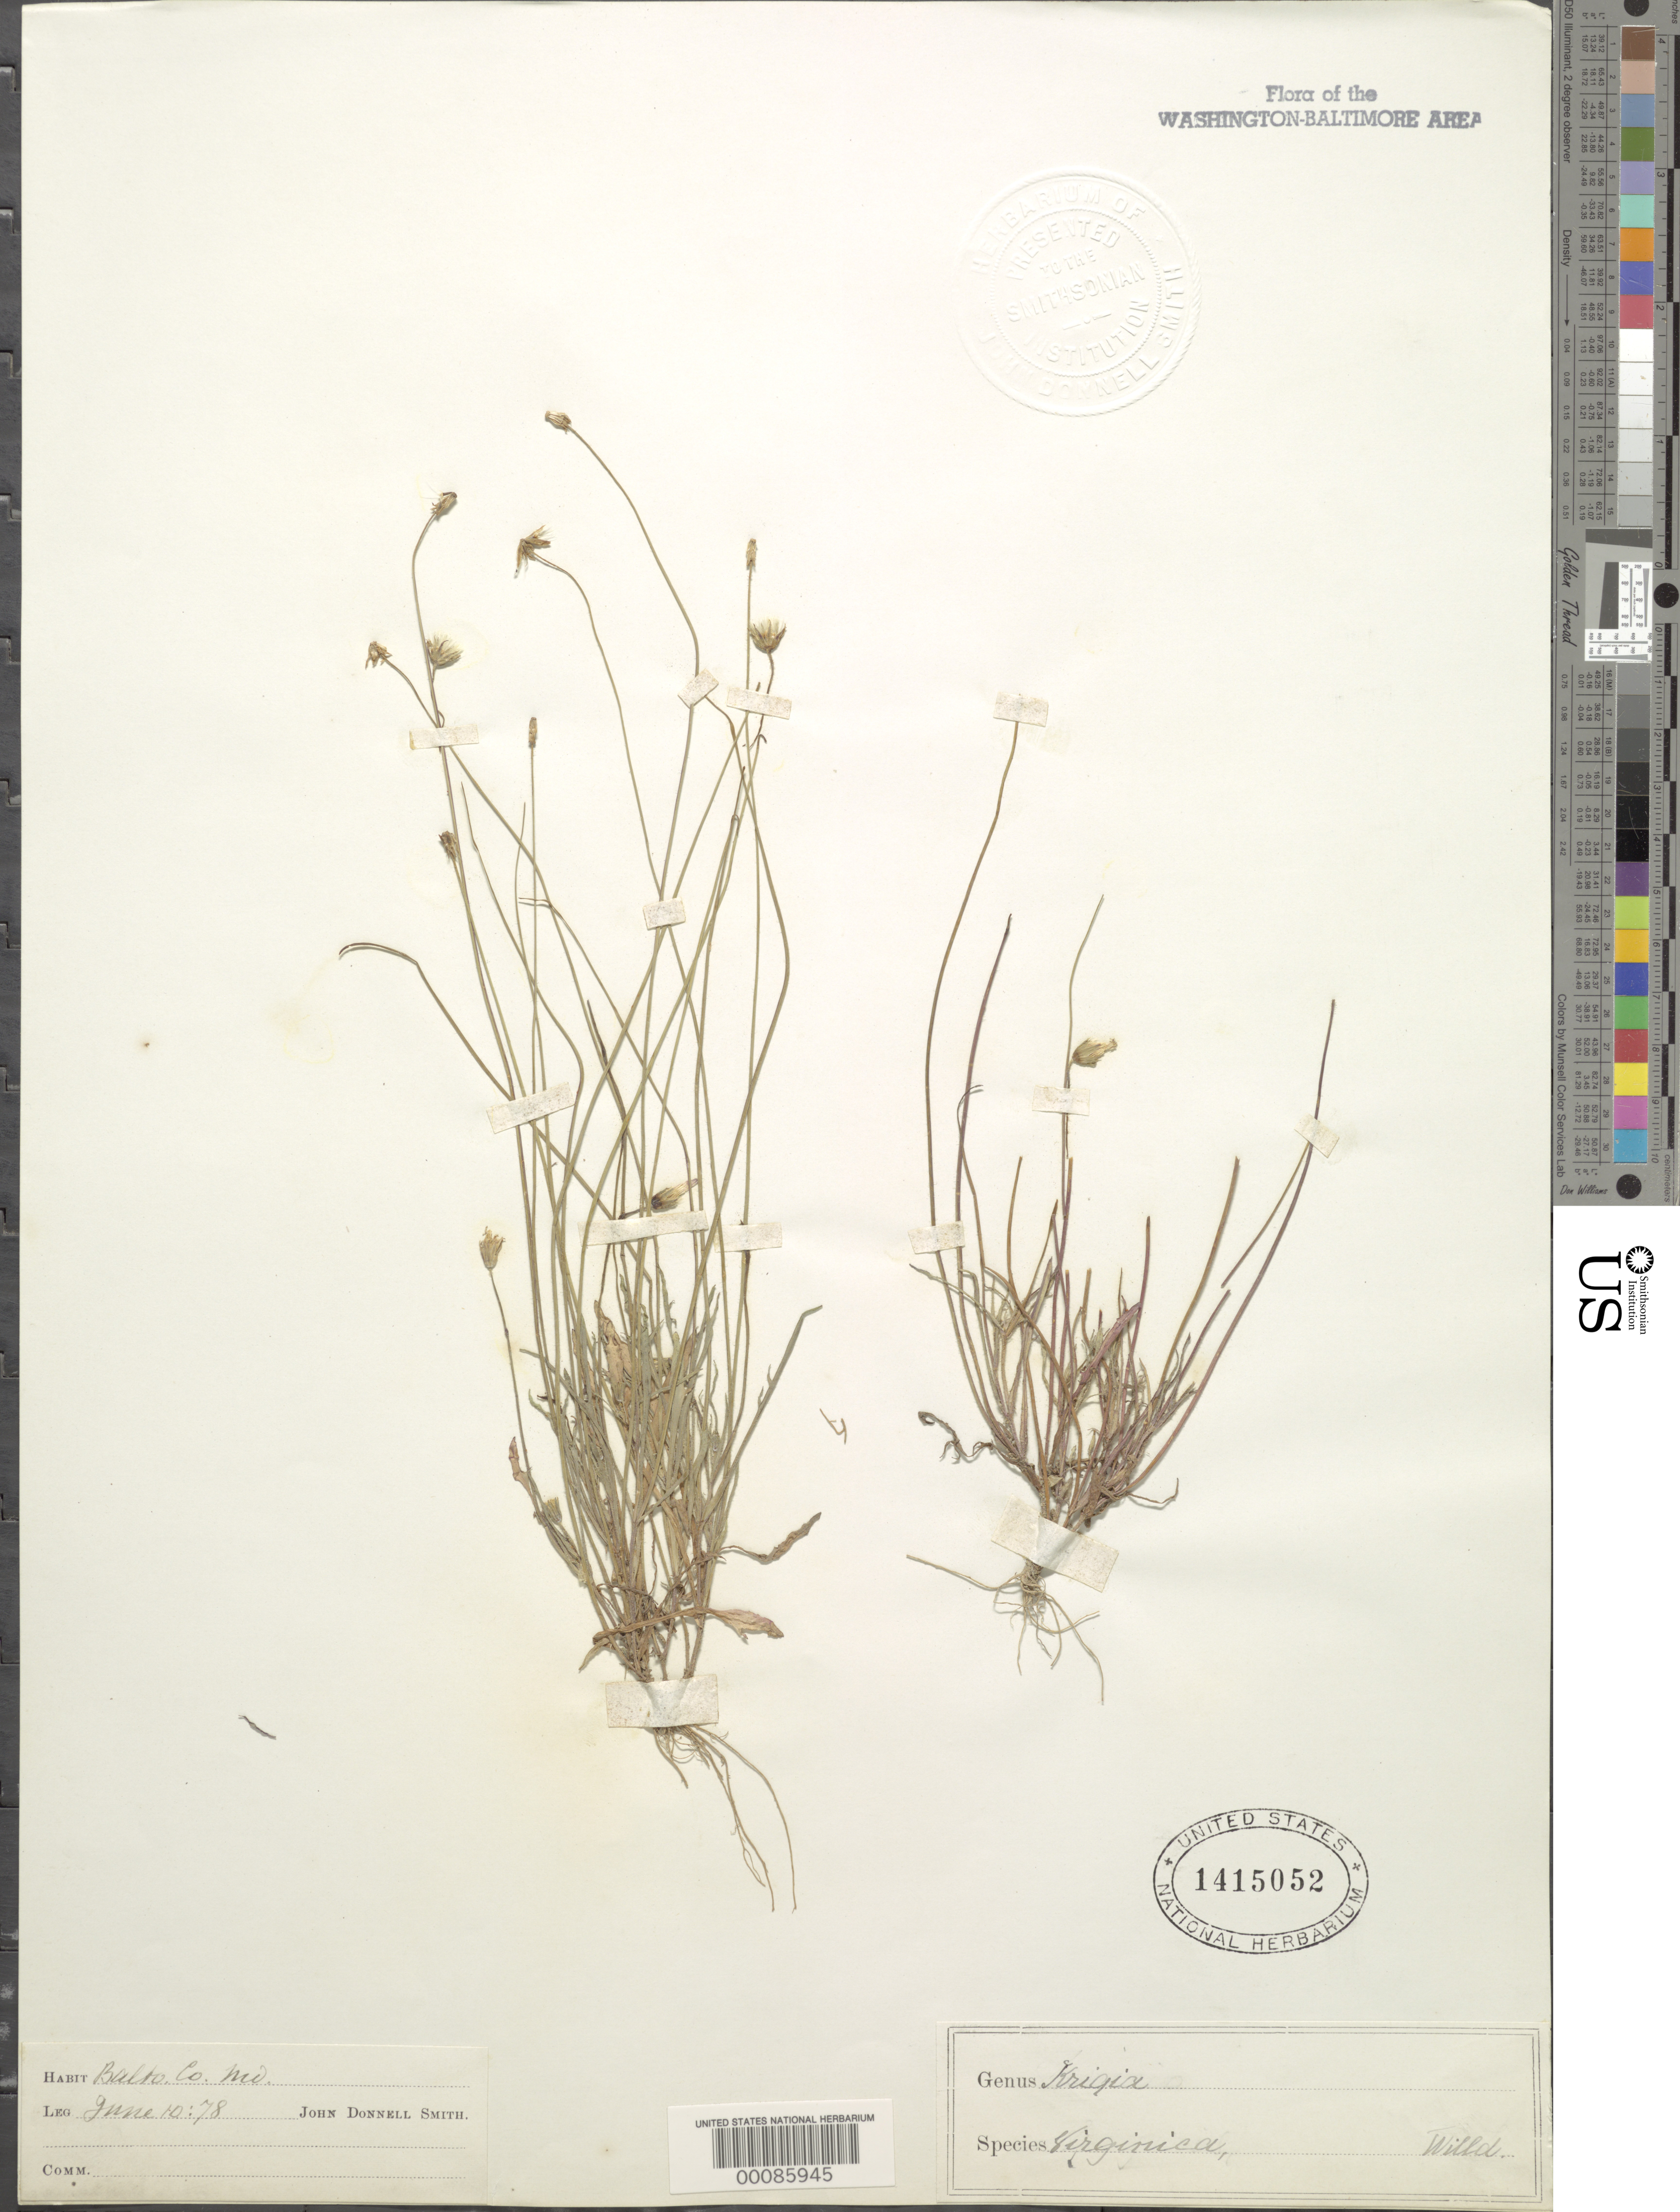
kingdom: Plantae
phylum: Tracheophyta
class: Magnoliopsida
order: Asterales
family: Asteraceae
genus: Krigia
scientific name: Krigia virginica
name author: (L.) Willd.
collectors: J. Donnell Smith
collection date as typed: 10 Jun 1878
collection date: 1878-06-10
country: United States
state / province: Maryland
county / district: Baltimore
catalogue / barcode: US 1415052